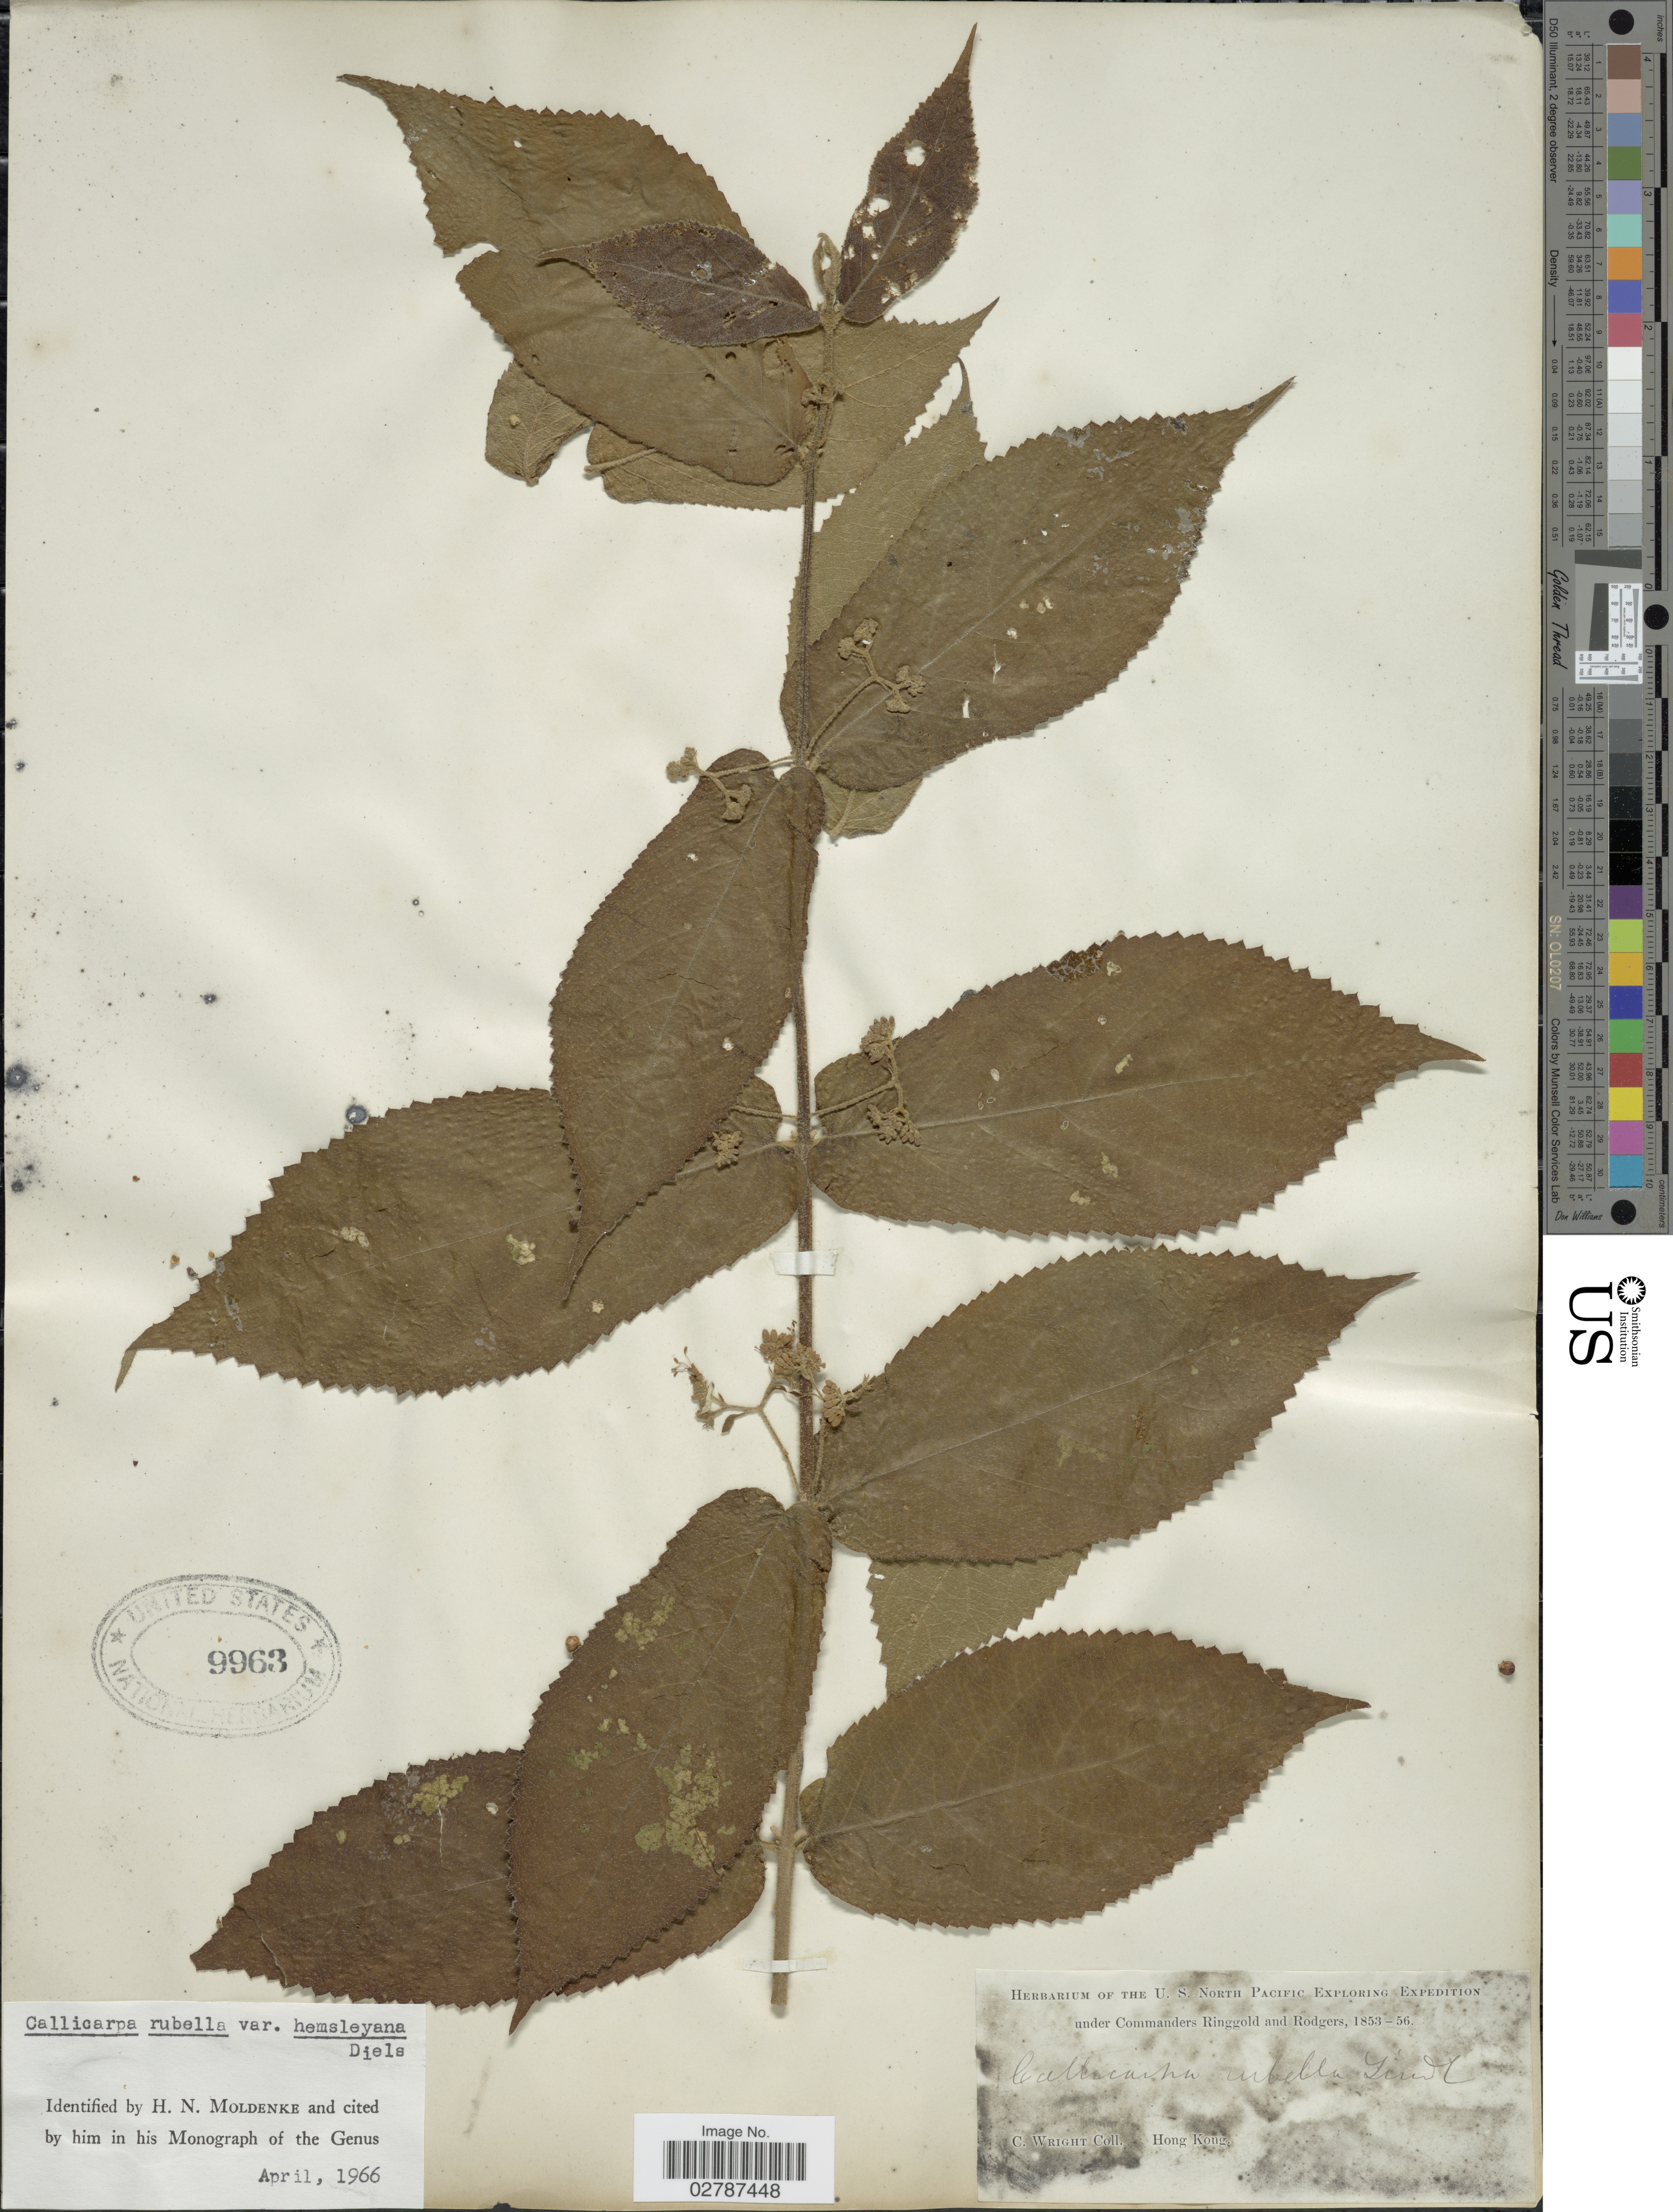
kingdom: Plantae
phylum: Tracheophyta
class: Magnoliopsida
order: Lamiales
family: Lamiaceae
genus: Callicarpa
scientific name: Callicarpa rubella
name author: Lindl.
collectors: C. Wright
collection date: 1853/1856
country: China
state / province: Hong Kong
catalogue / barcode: US 9963